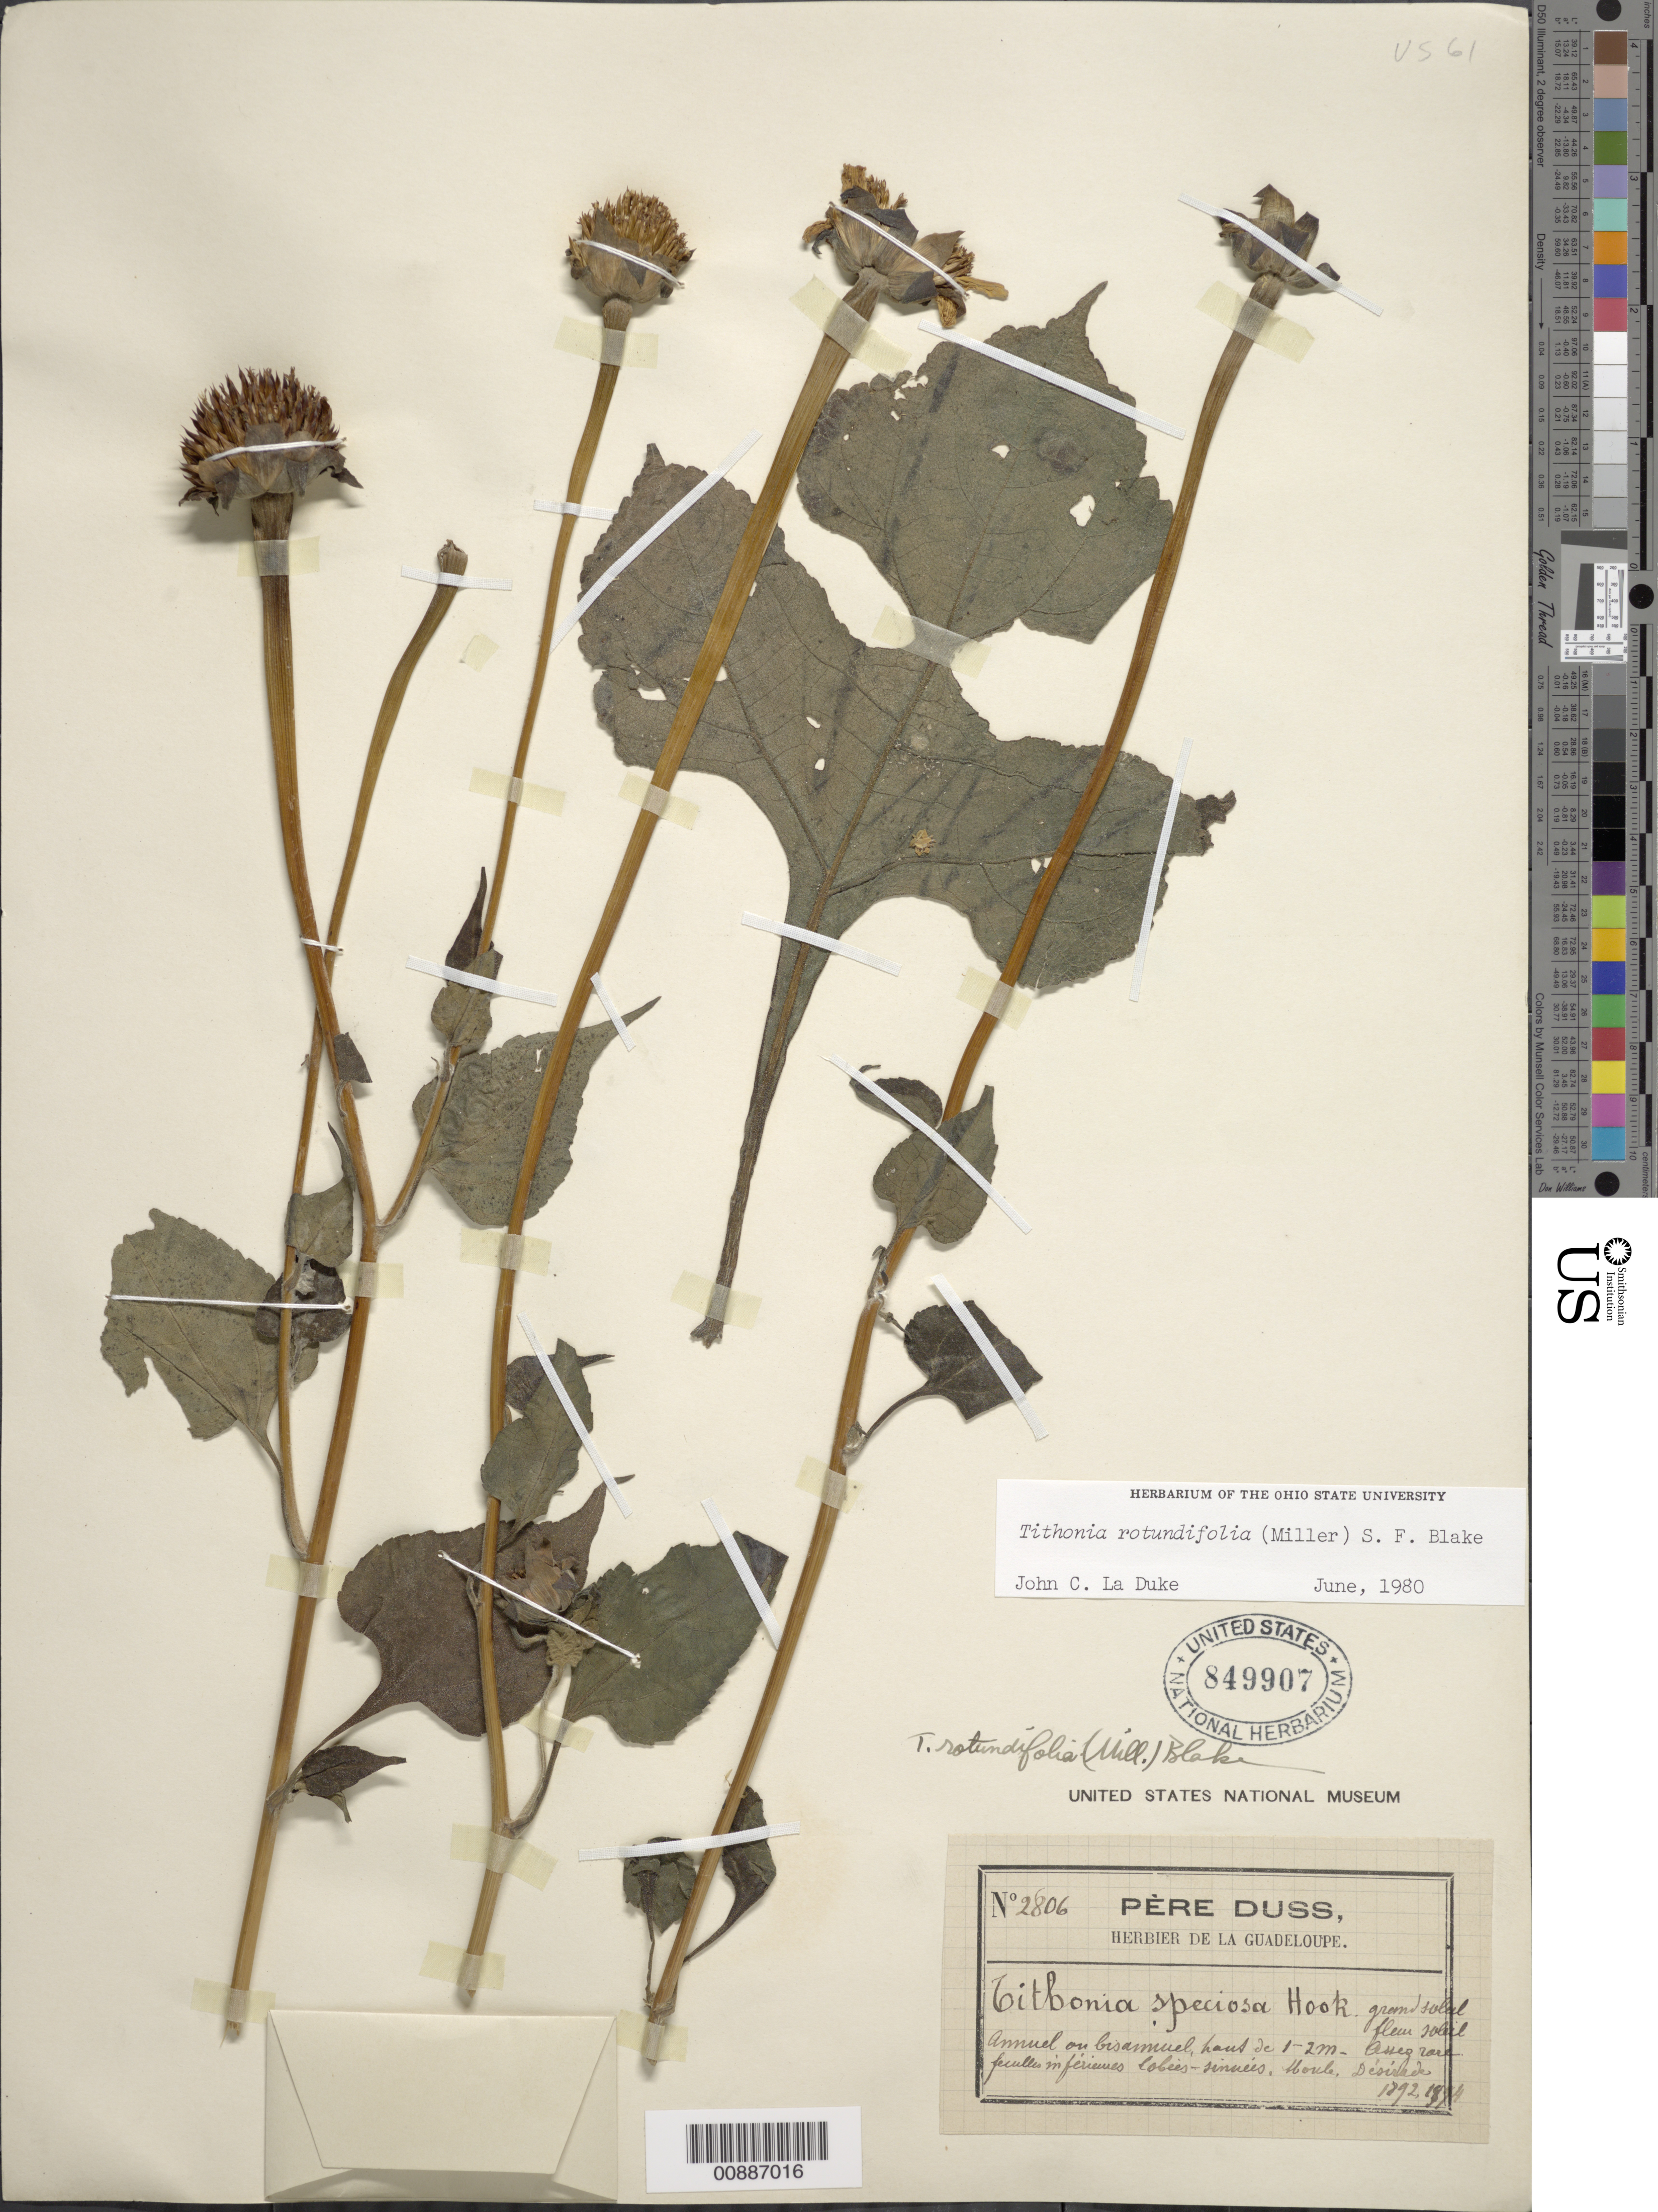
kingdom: Plantae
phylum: Tracheophyta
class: Magnoliopsida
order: Asterales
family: Asteraceae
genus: Tithonia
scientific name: Tithonia rotundifolia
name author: (Mill.) S.F. Blake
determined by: La Duke, J. C.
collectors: Père Duss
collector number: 2806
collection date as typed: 1892 to -- --- 1894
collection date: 1892/1894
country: Guadeloupe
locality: Moule, Désirade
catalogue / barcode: US 849907